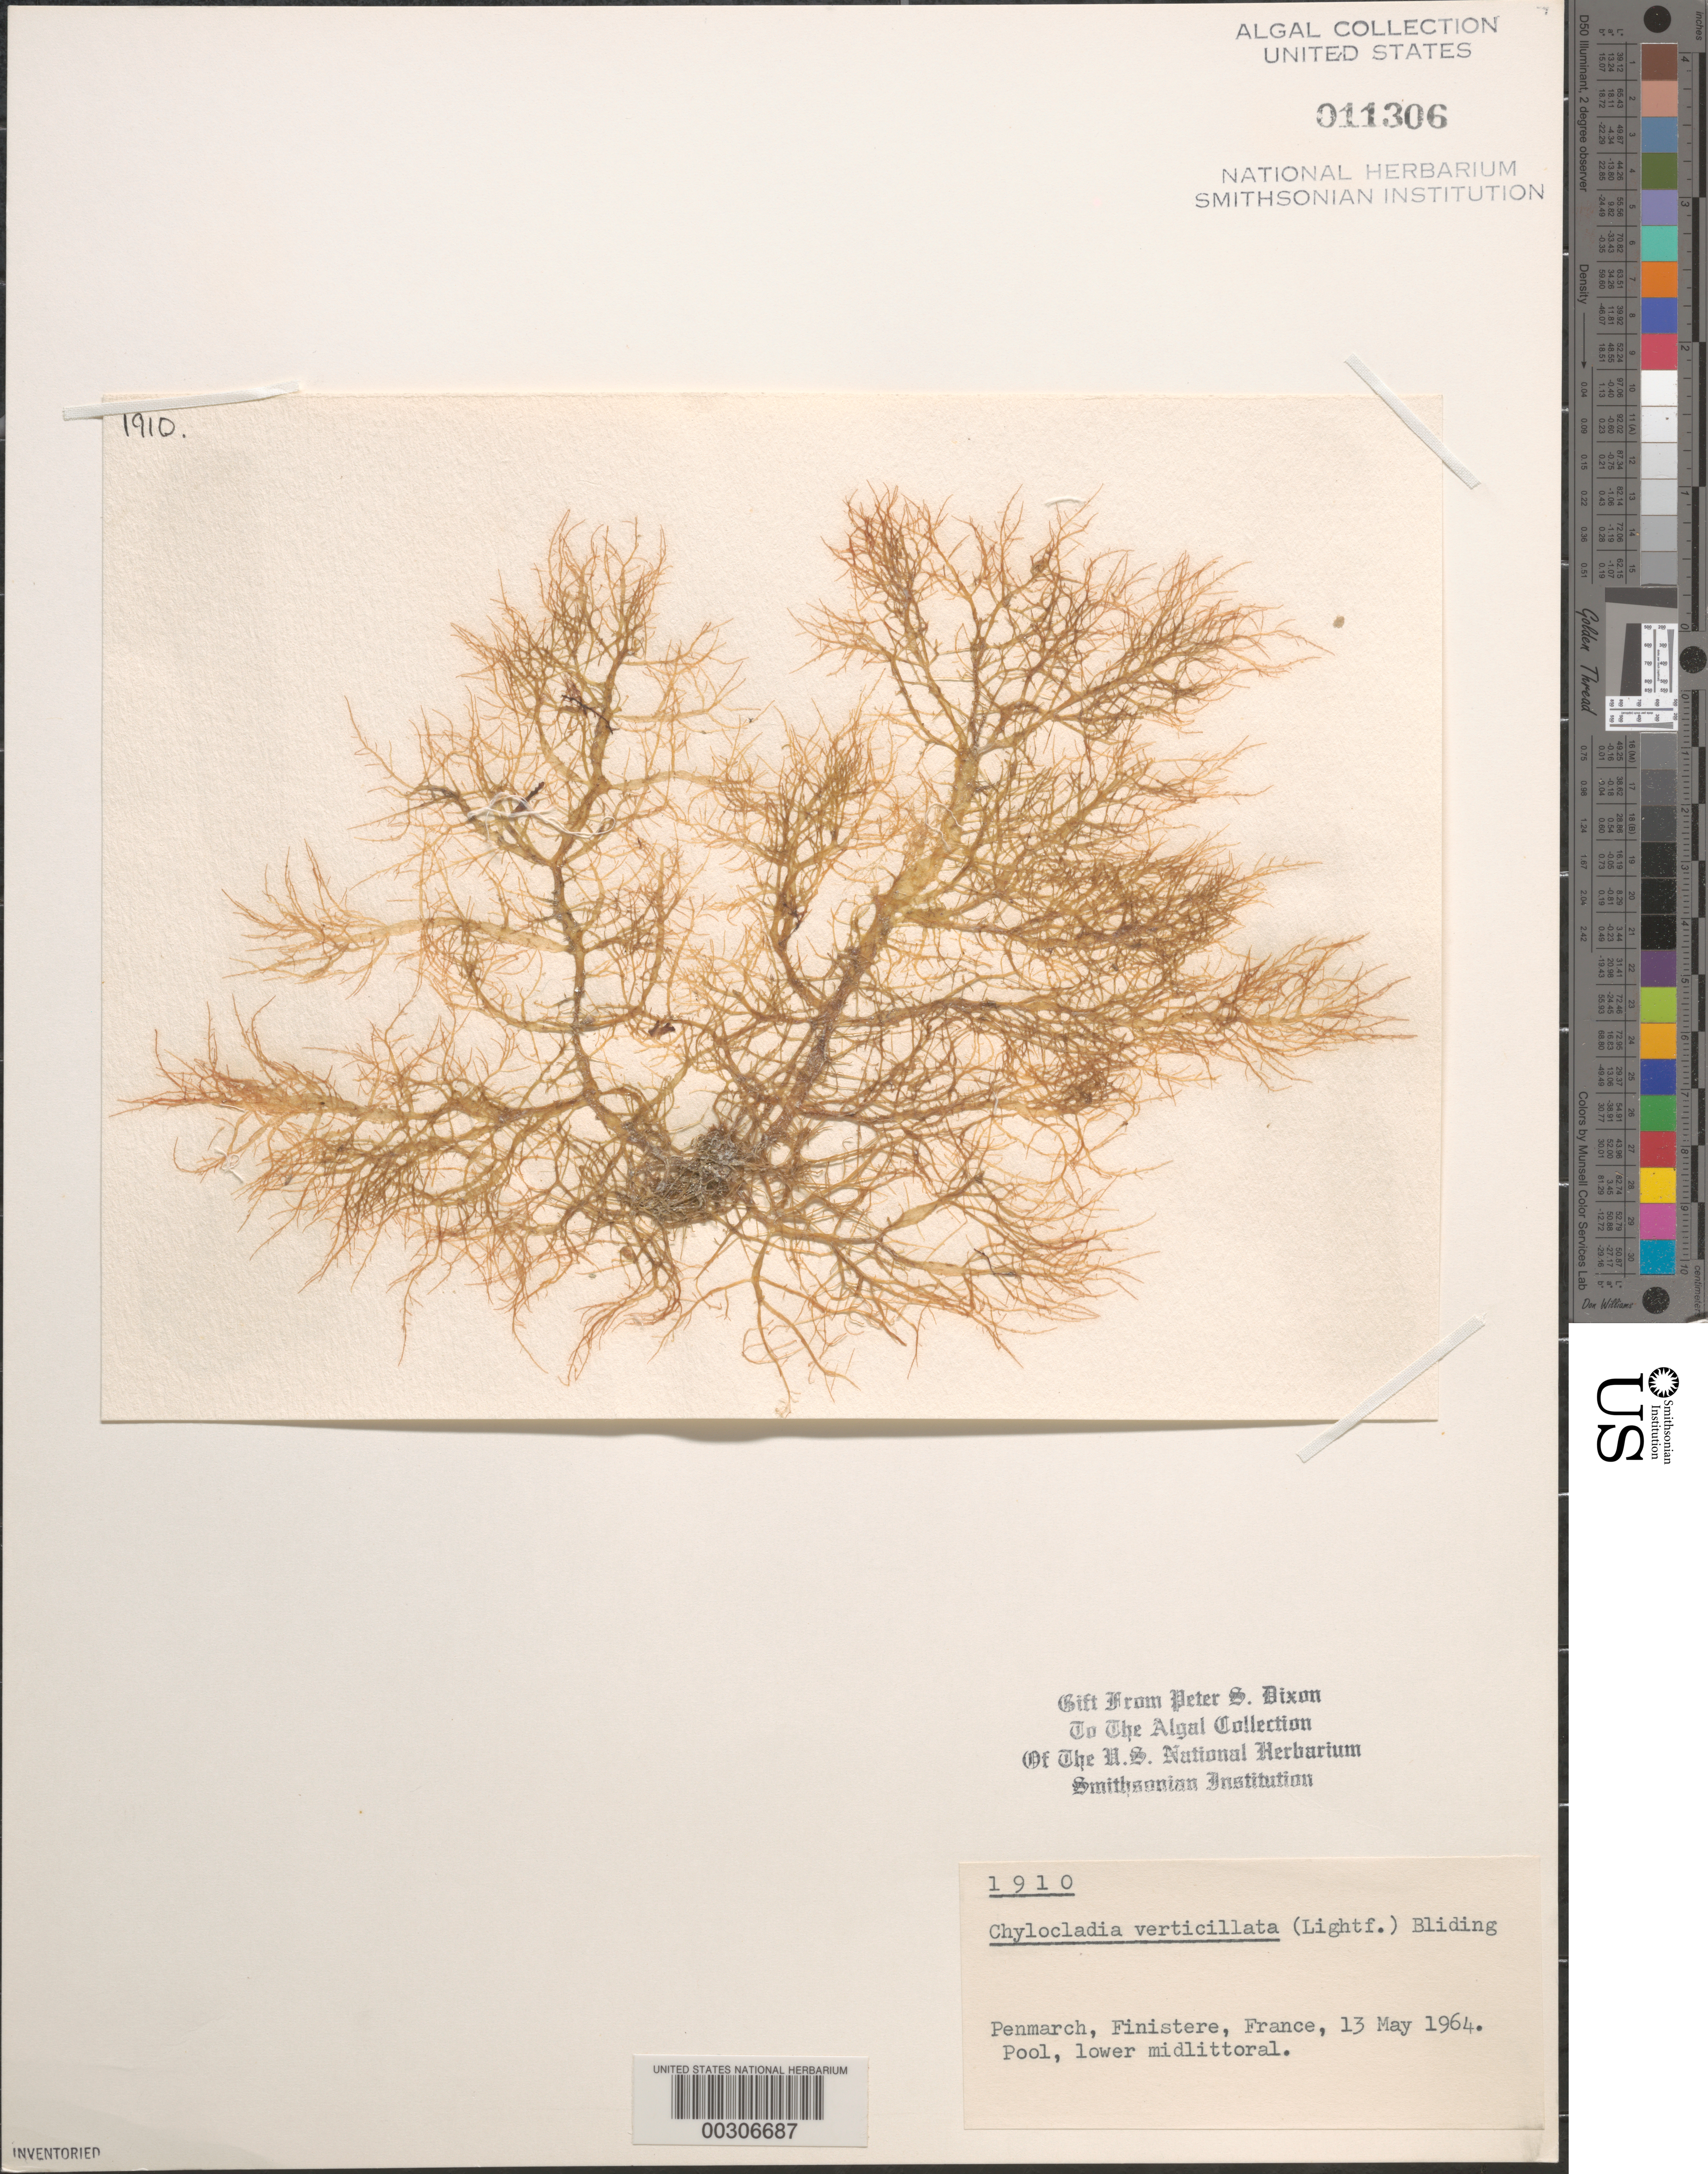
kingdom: Plantae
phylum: Rhodophyta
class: Florideophyceae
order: Rhodymeniales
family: Champiaceae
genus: Chylocladia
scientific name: Chylocladia verticillata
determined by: Dixon, P. S.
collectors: P. S. Dixon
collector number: PSD 1910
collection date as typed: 13 May 1964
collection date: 1964-05-13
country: France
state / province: Bretagne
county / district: Finistère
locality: Penmarch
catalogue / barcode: US 11306